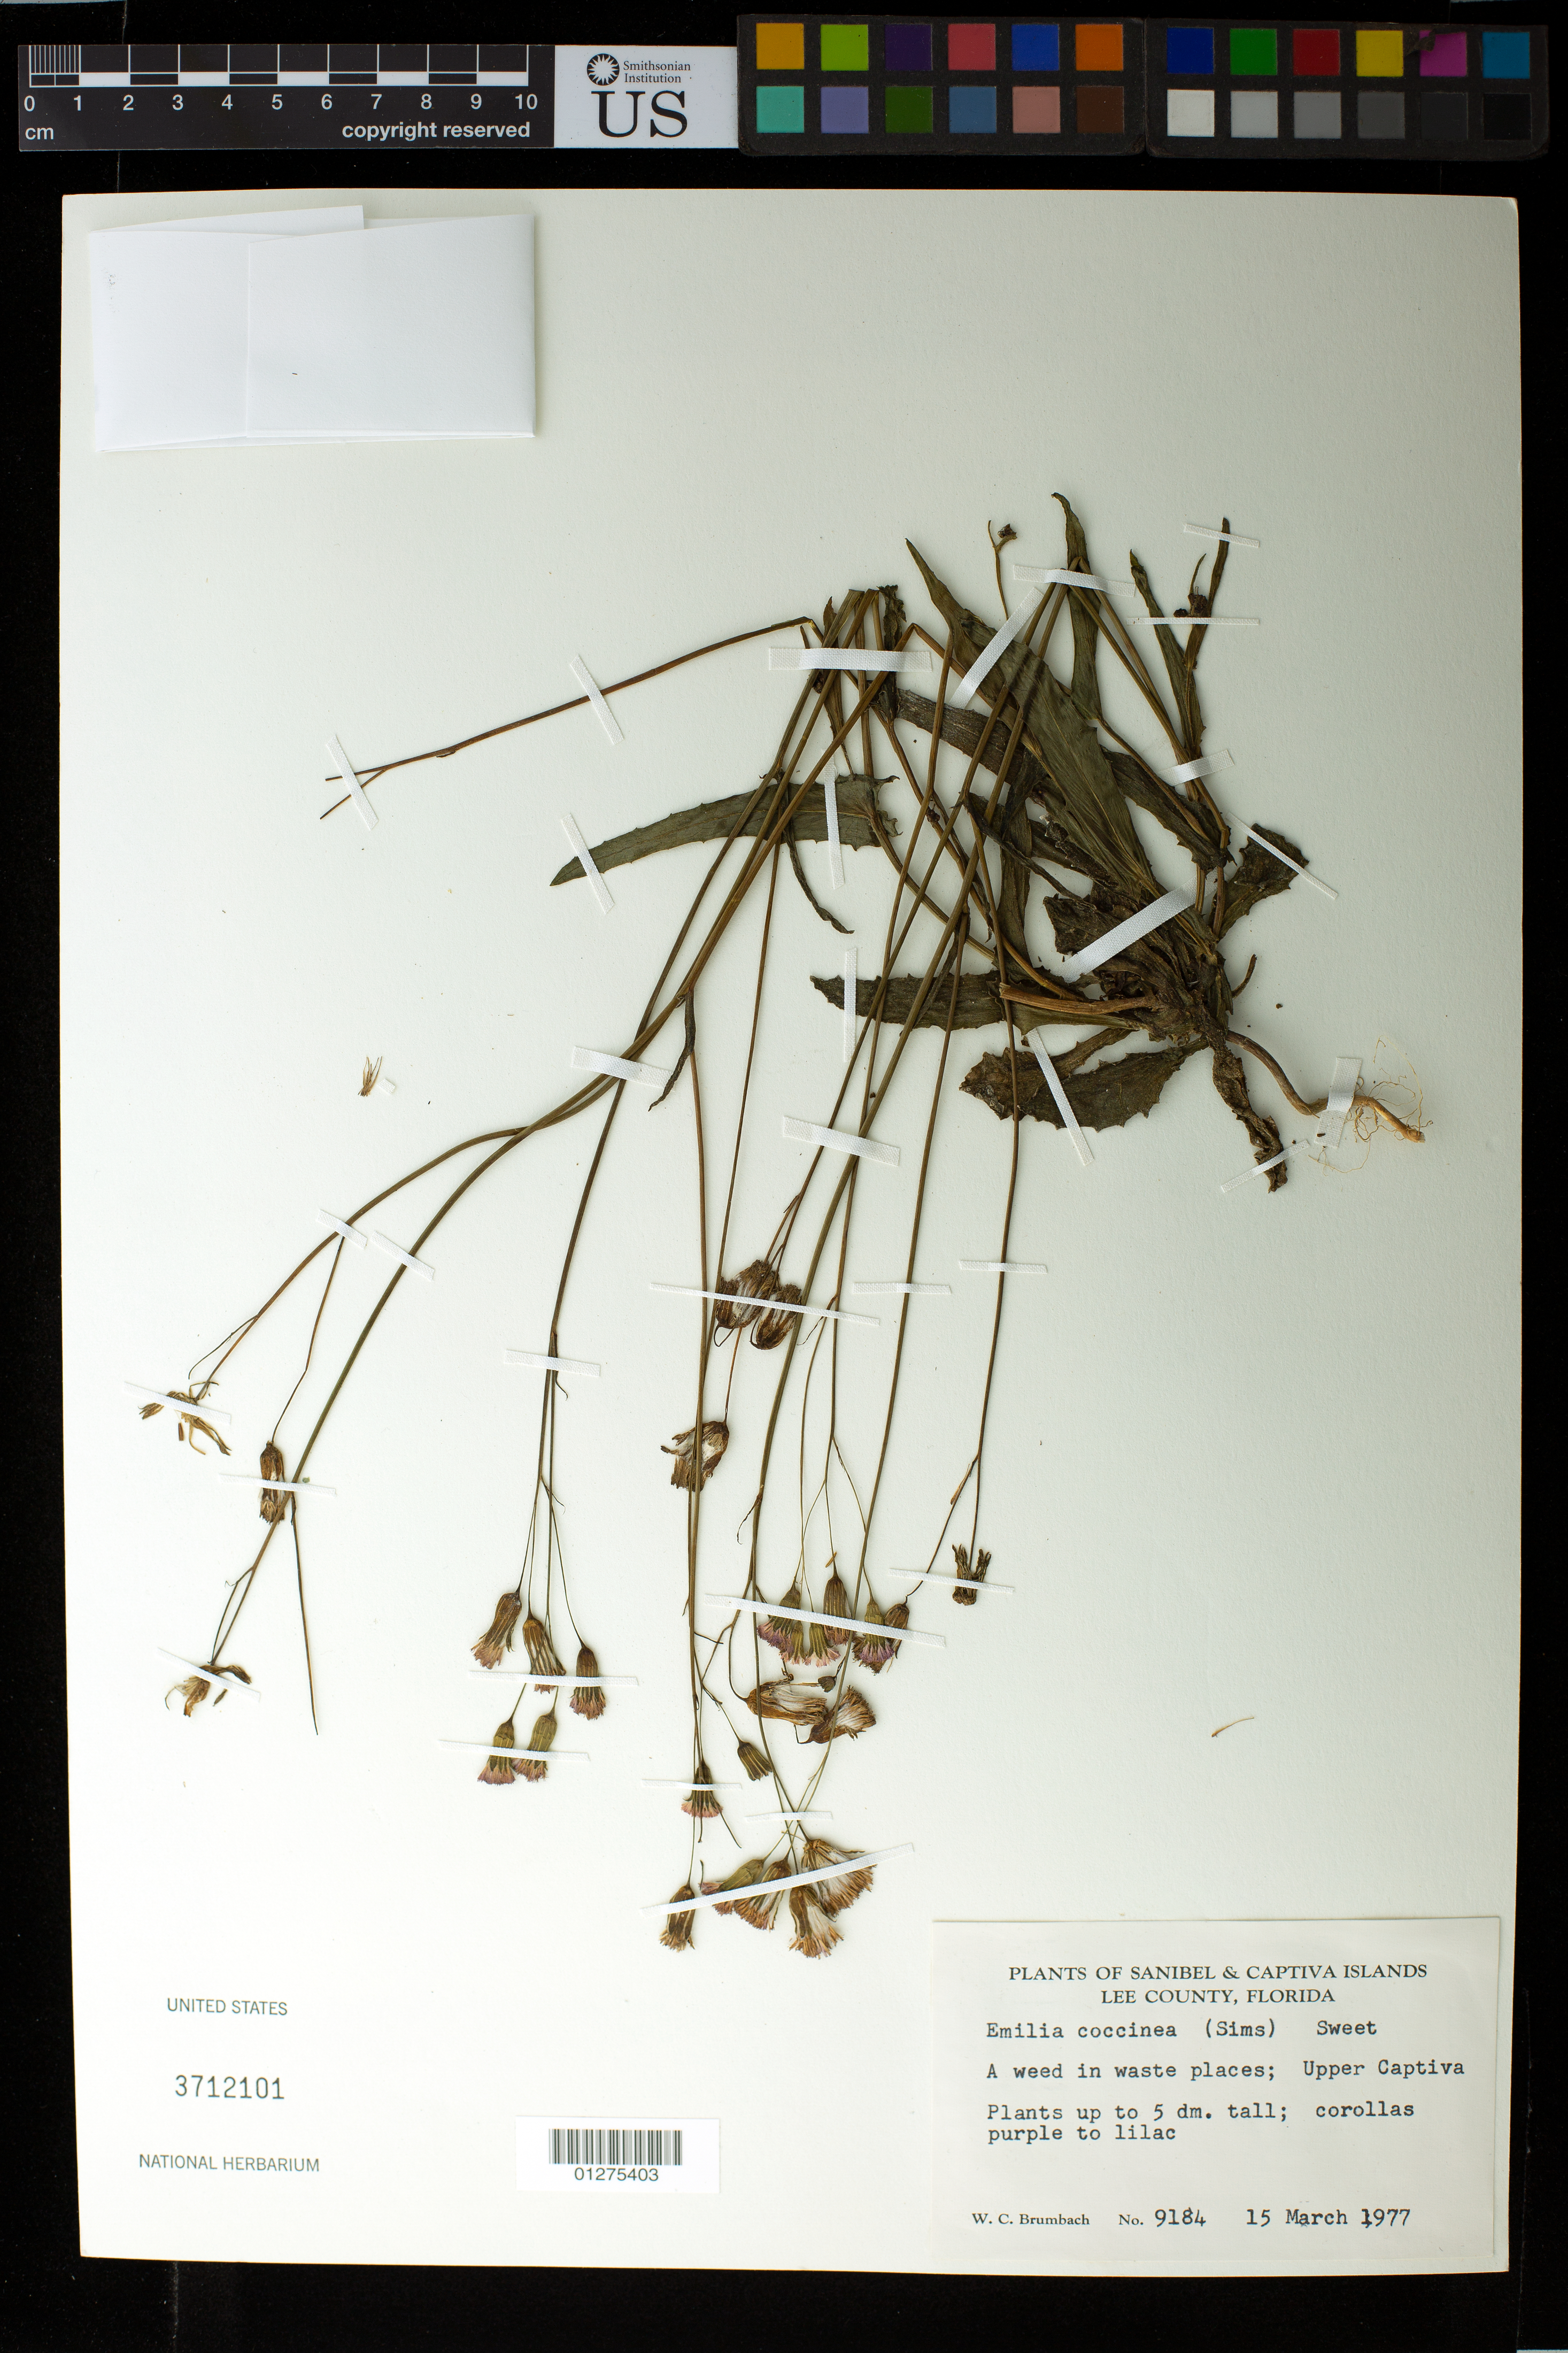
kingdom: Plantae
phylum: Tracheophyta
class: Magnoliopsida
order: Asterales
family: Asteraceae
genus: Emilia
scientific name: Emilia coccinea (Sims) Sweet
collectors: W. C. Brumbach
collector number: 9184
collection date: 1997-03-15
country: United States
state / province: Florida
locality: Upper Captiva Islands, Lee County, Florida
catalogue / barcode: US 3712101